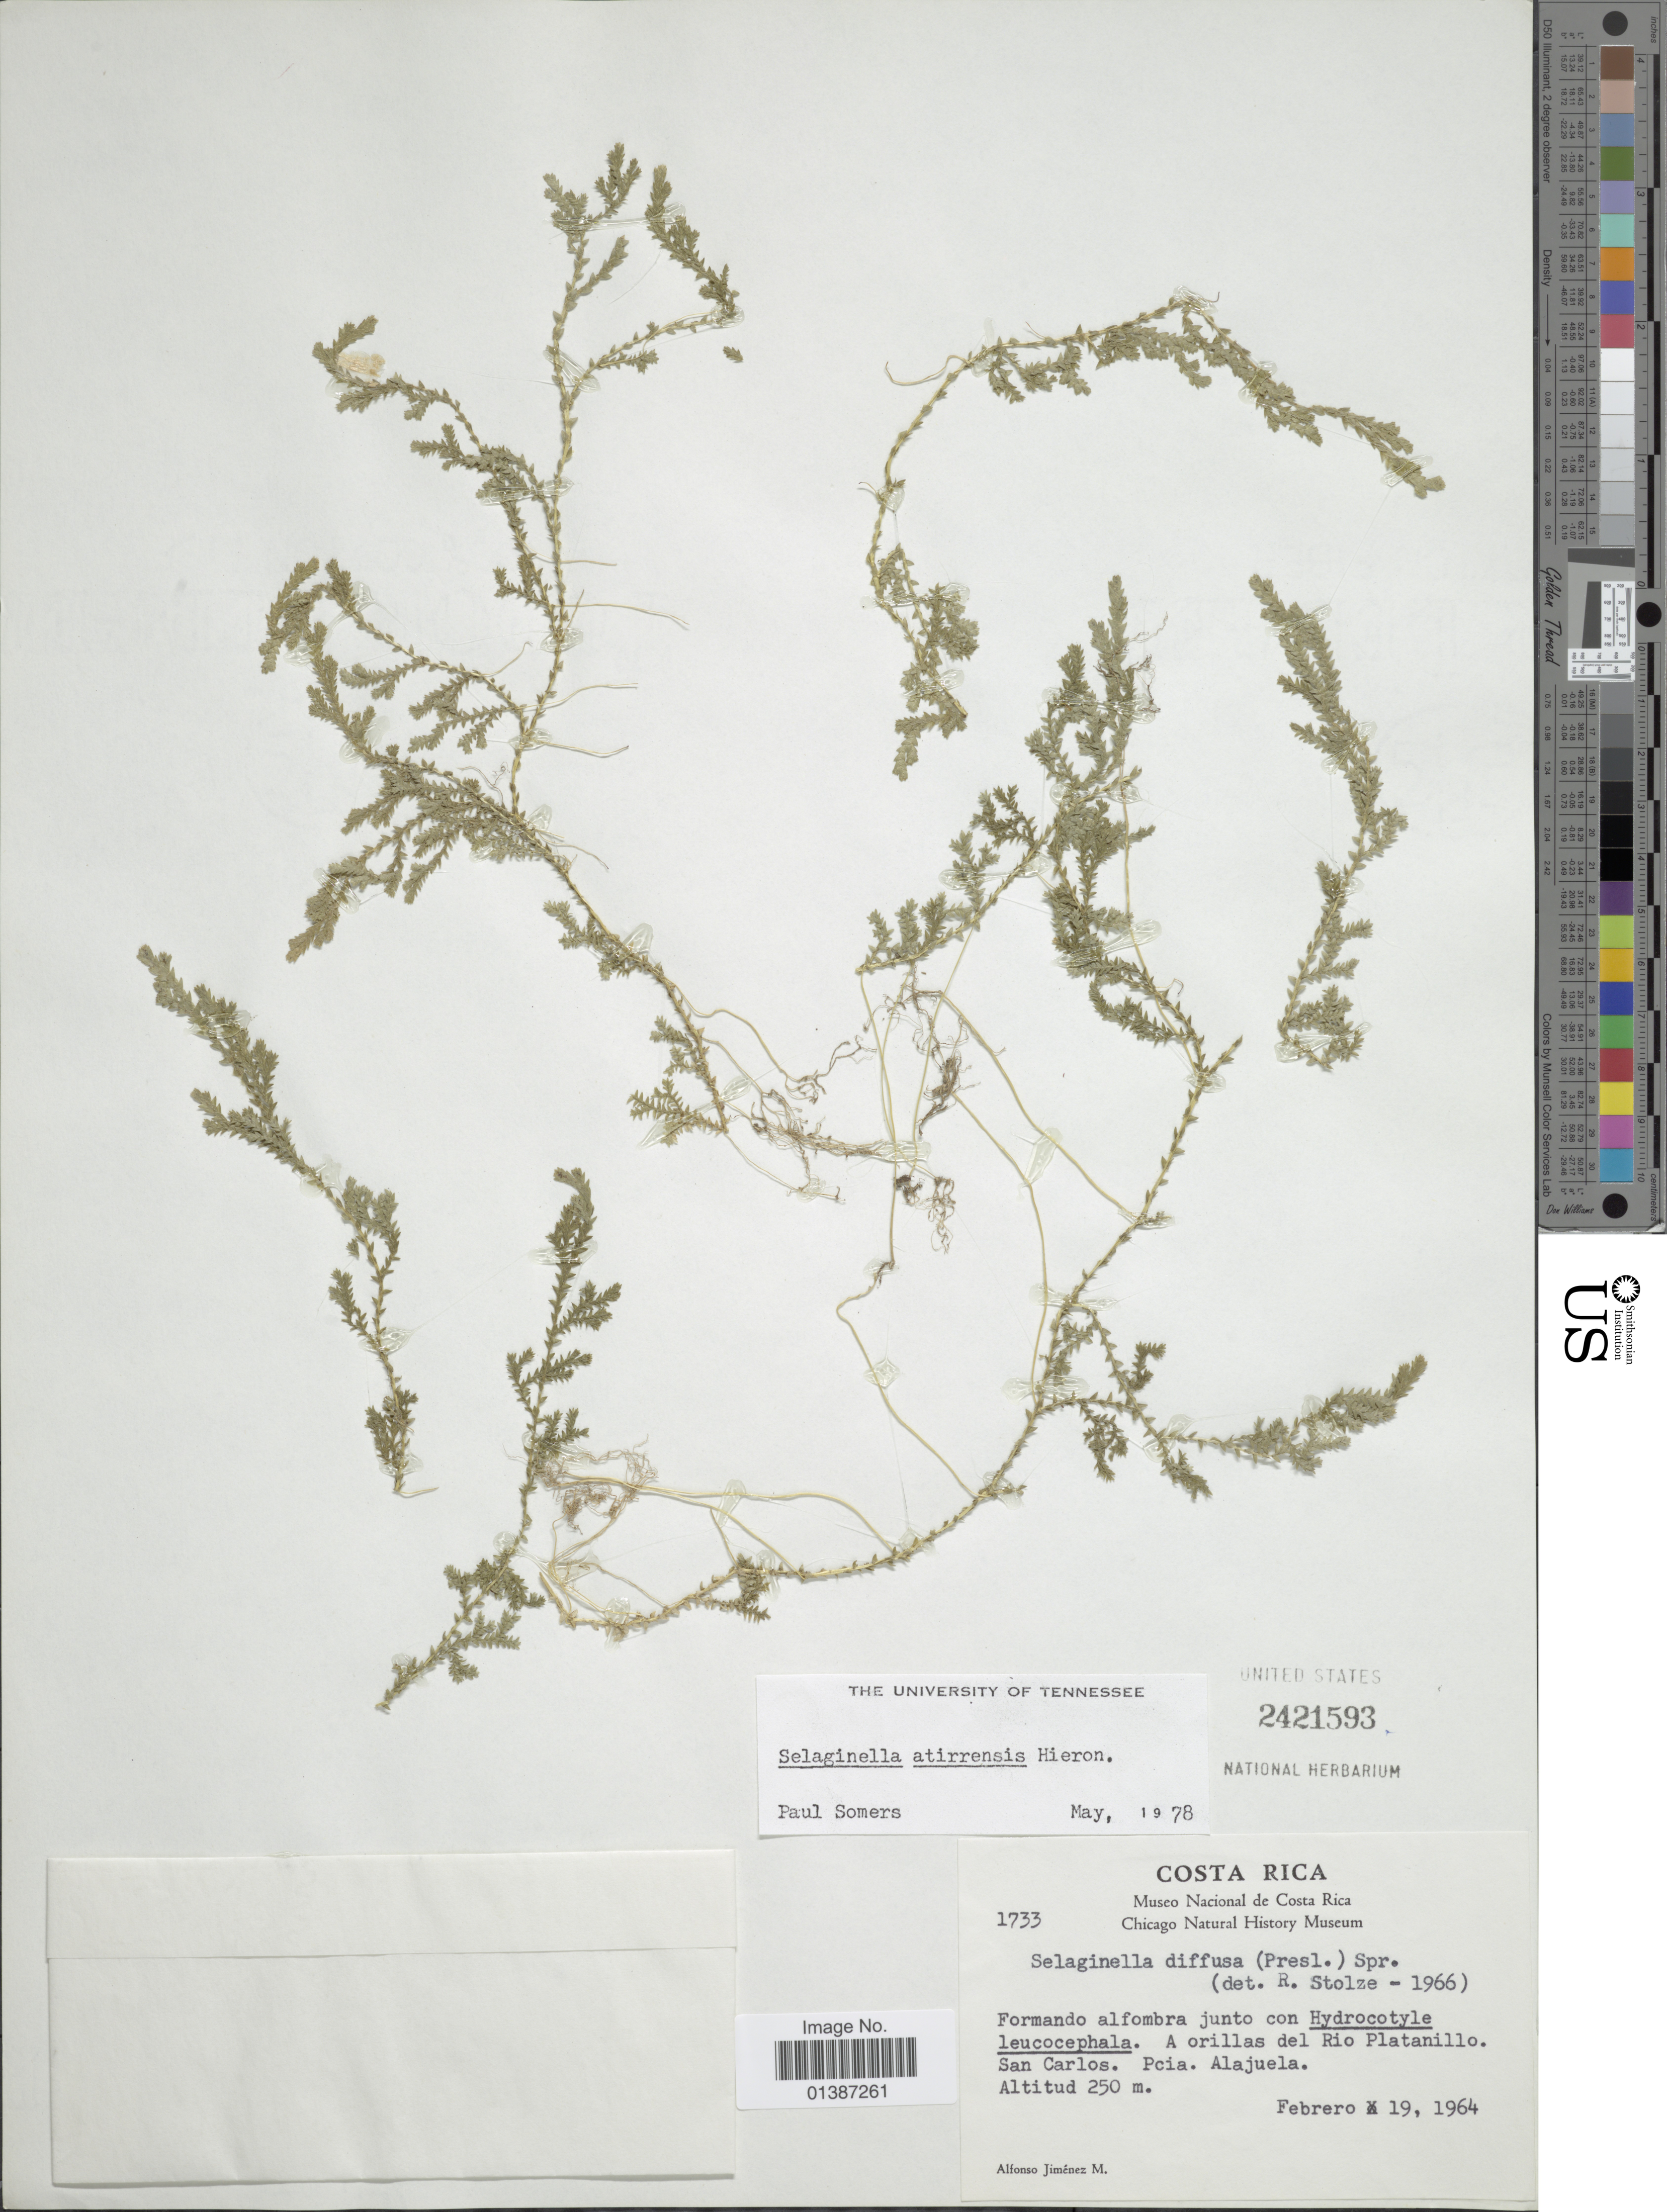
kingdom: Plantae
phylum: Tracheophyta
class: Lycopodiopsida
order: Selaginellales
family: Selaginellaceae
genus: Selaginella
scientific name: Selaginella atirrensis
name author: Hieron. in Engl. & Prantl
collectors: A. Jimenez M.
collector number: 1733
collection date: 1964-02-19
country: Costa Rica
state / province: Alajuela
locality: A oriillas del Roo Platanillo San Carlos. Pcia Alajuela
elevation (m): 250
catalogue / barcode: US 2421593